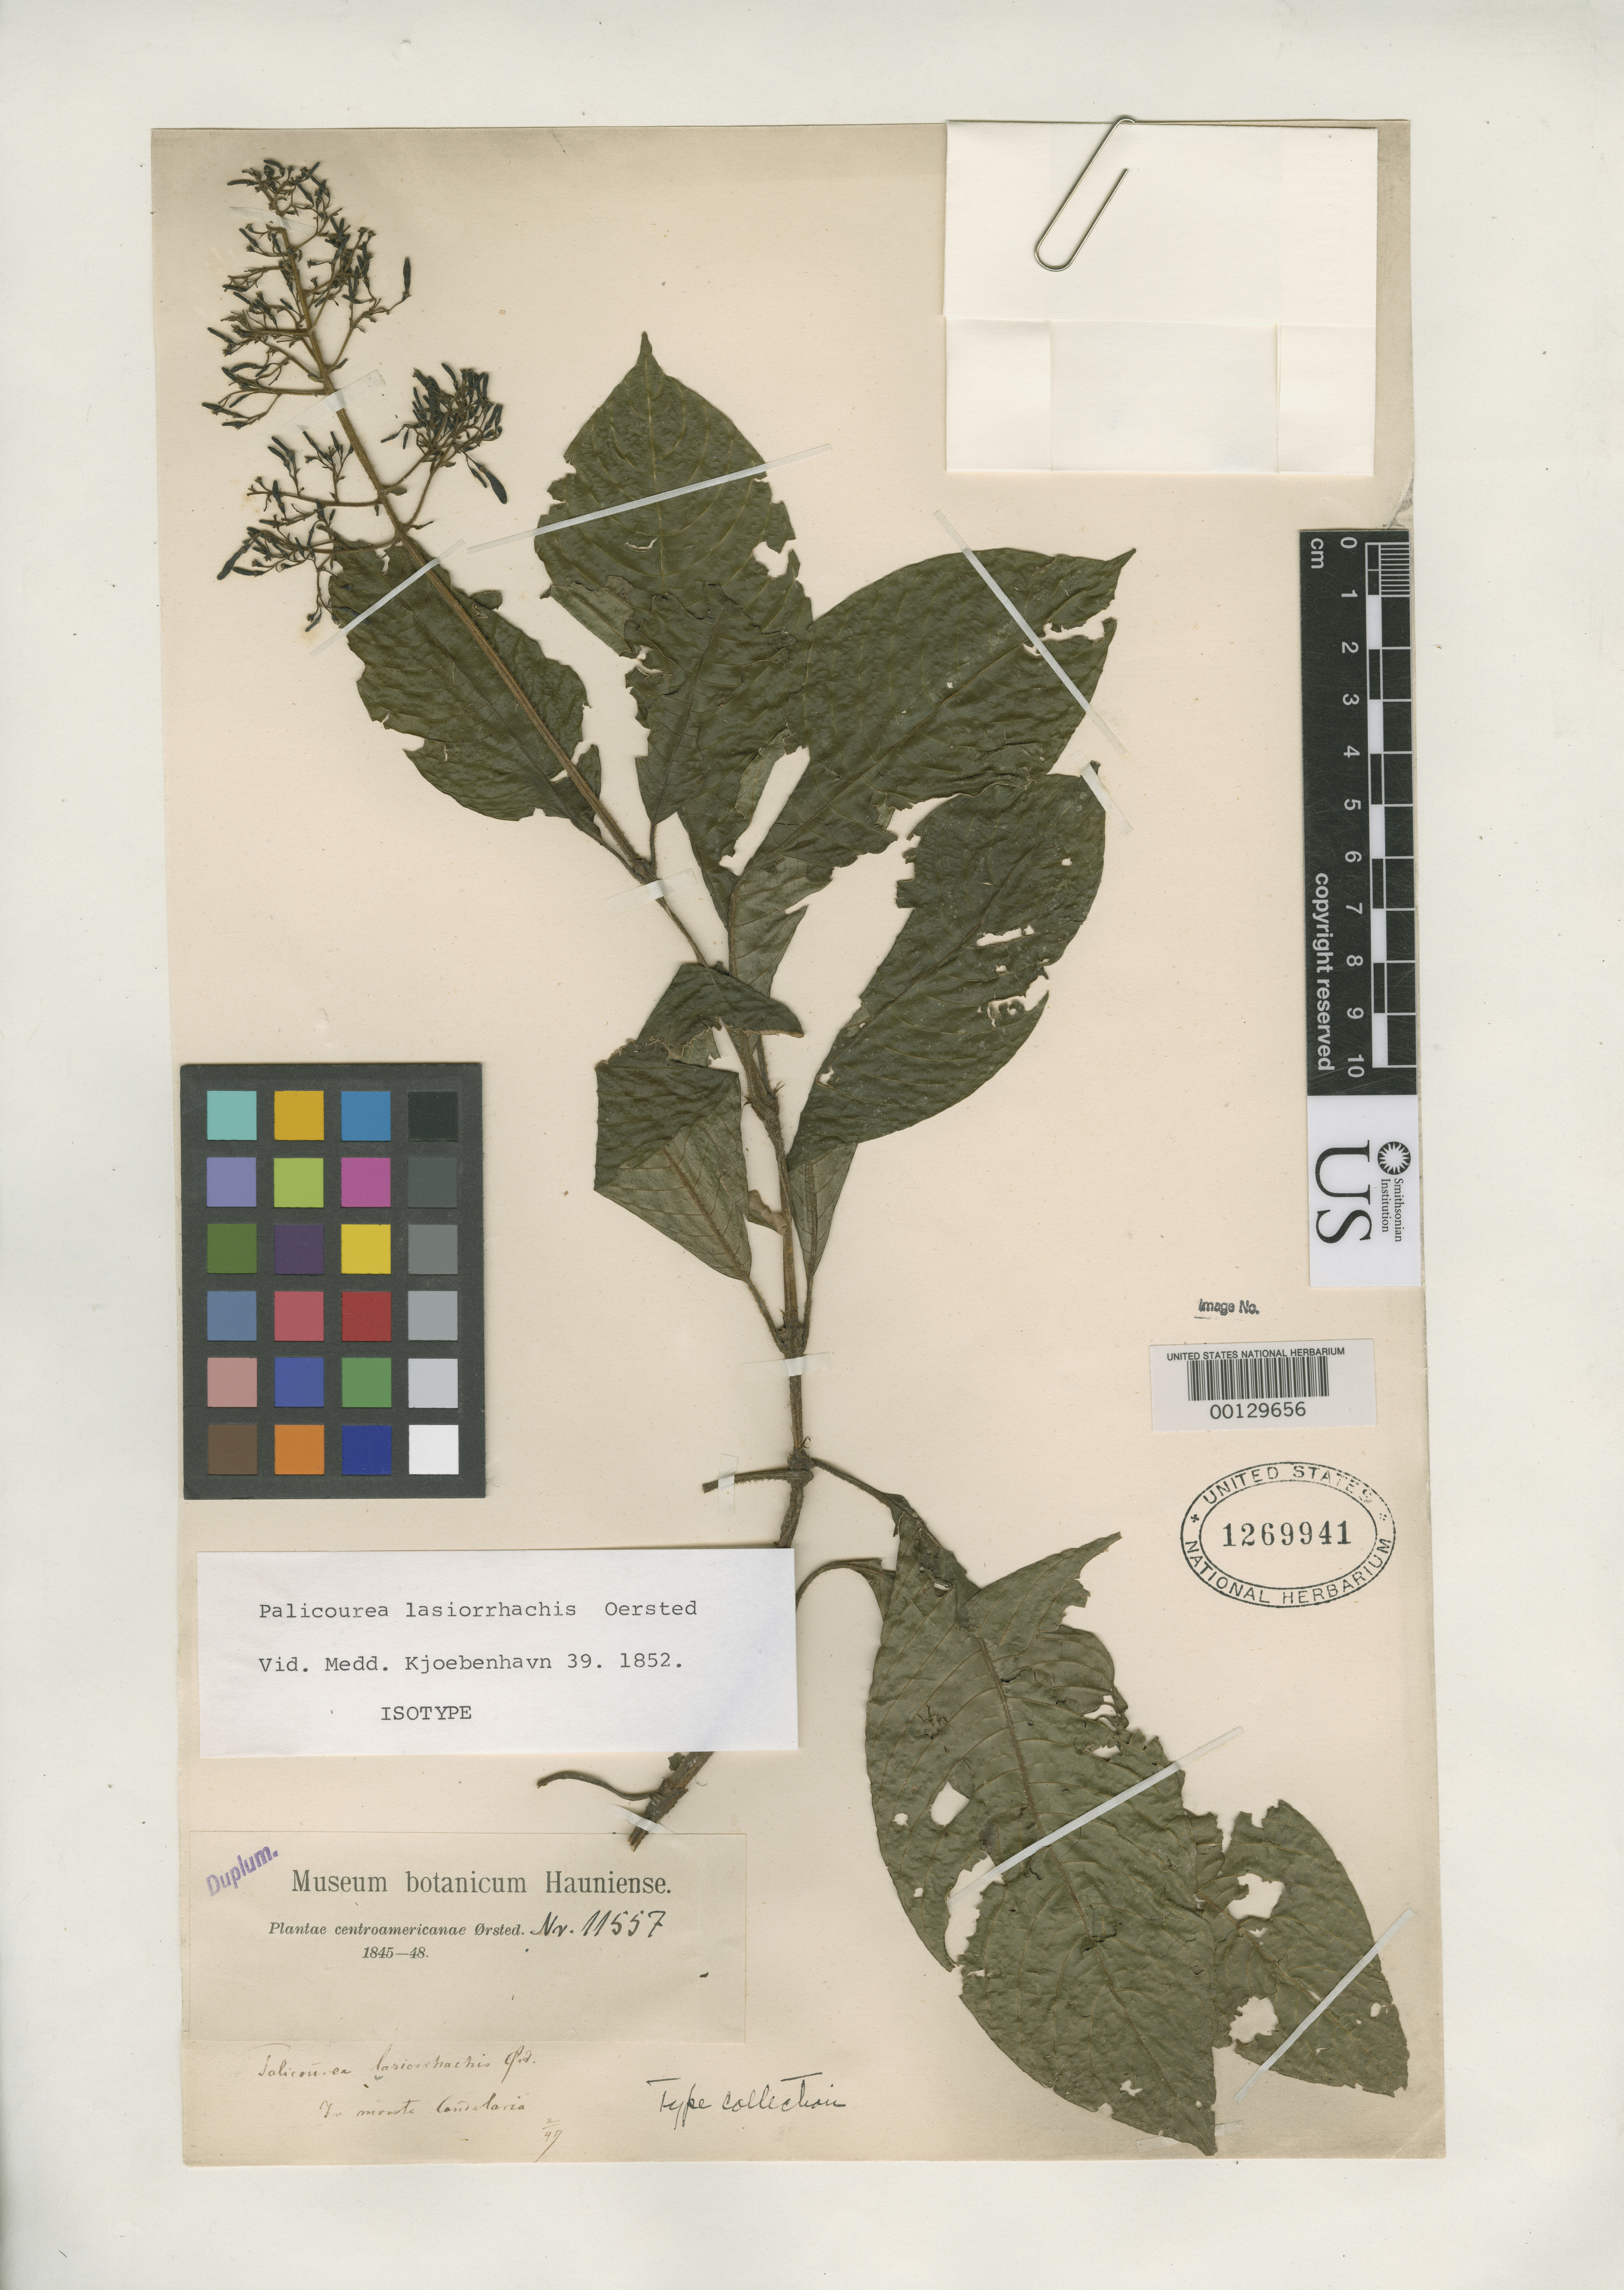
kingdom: Plantae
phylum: Tracheophyta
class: Magnoliopsida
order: Gentianales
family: Rubiaceae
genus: Palicourea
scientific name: Palicourea lasiorrhachis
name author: Oerst.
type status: Isotype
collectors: A. S. Oersted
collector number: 11557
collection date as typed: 1845 to -- --- 1848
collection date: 1845/1848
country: Costa Rica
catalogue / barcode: US 1269941